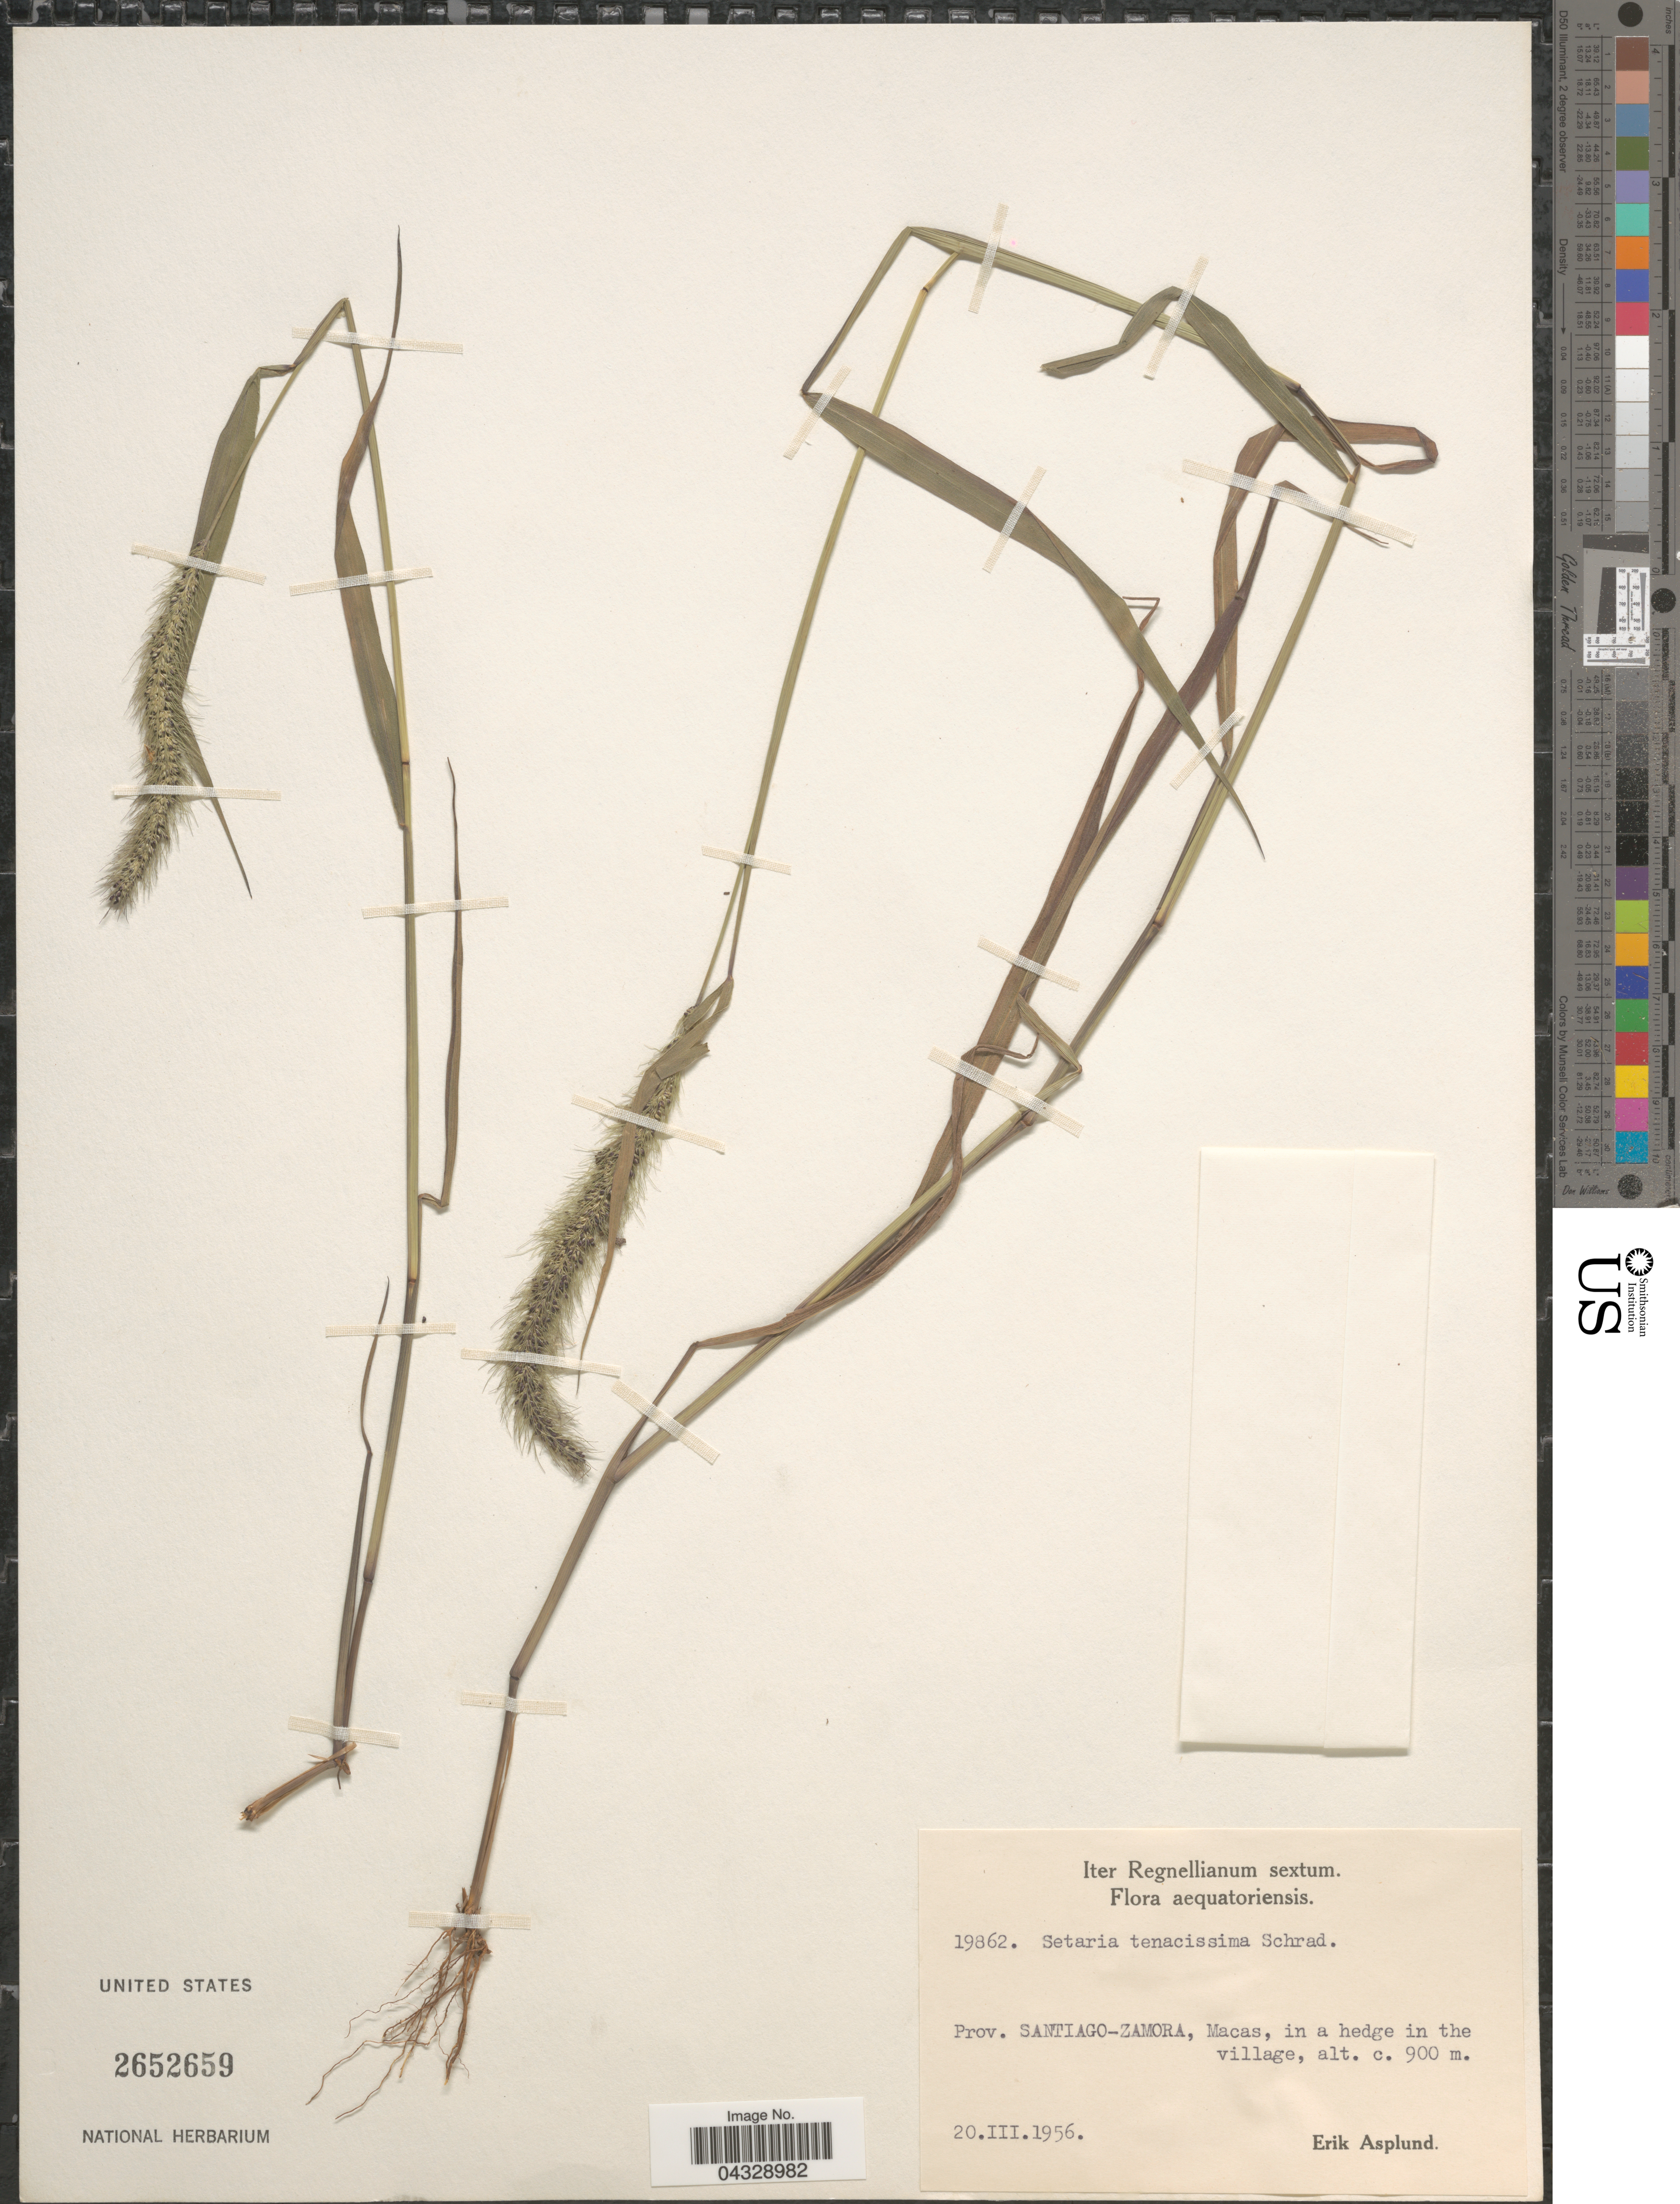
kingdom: Plantae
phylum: Tracheophyta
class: Liliopsida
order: Poales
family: Poaceae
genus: Setaria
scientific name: Setaria tenacissima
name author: Schrad. ex Schult.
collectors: E. Asplund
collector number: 19862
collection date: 1956-03-20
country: Ecuador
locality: Iter Regnellianum sextum. Aequatoriensis. Prov. Santiago-Zamora, Macas, in a hedge in the village.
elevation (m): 900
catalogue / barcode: US 2652659